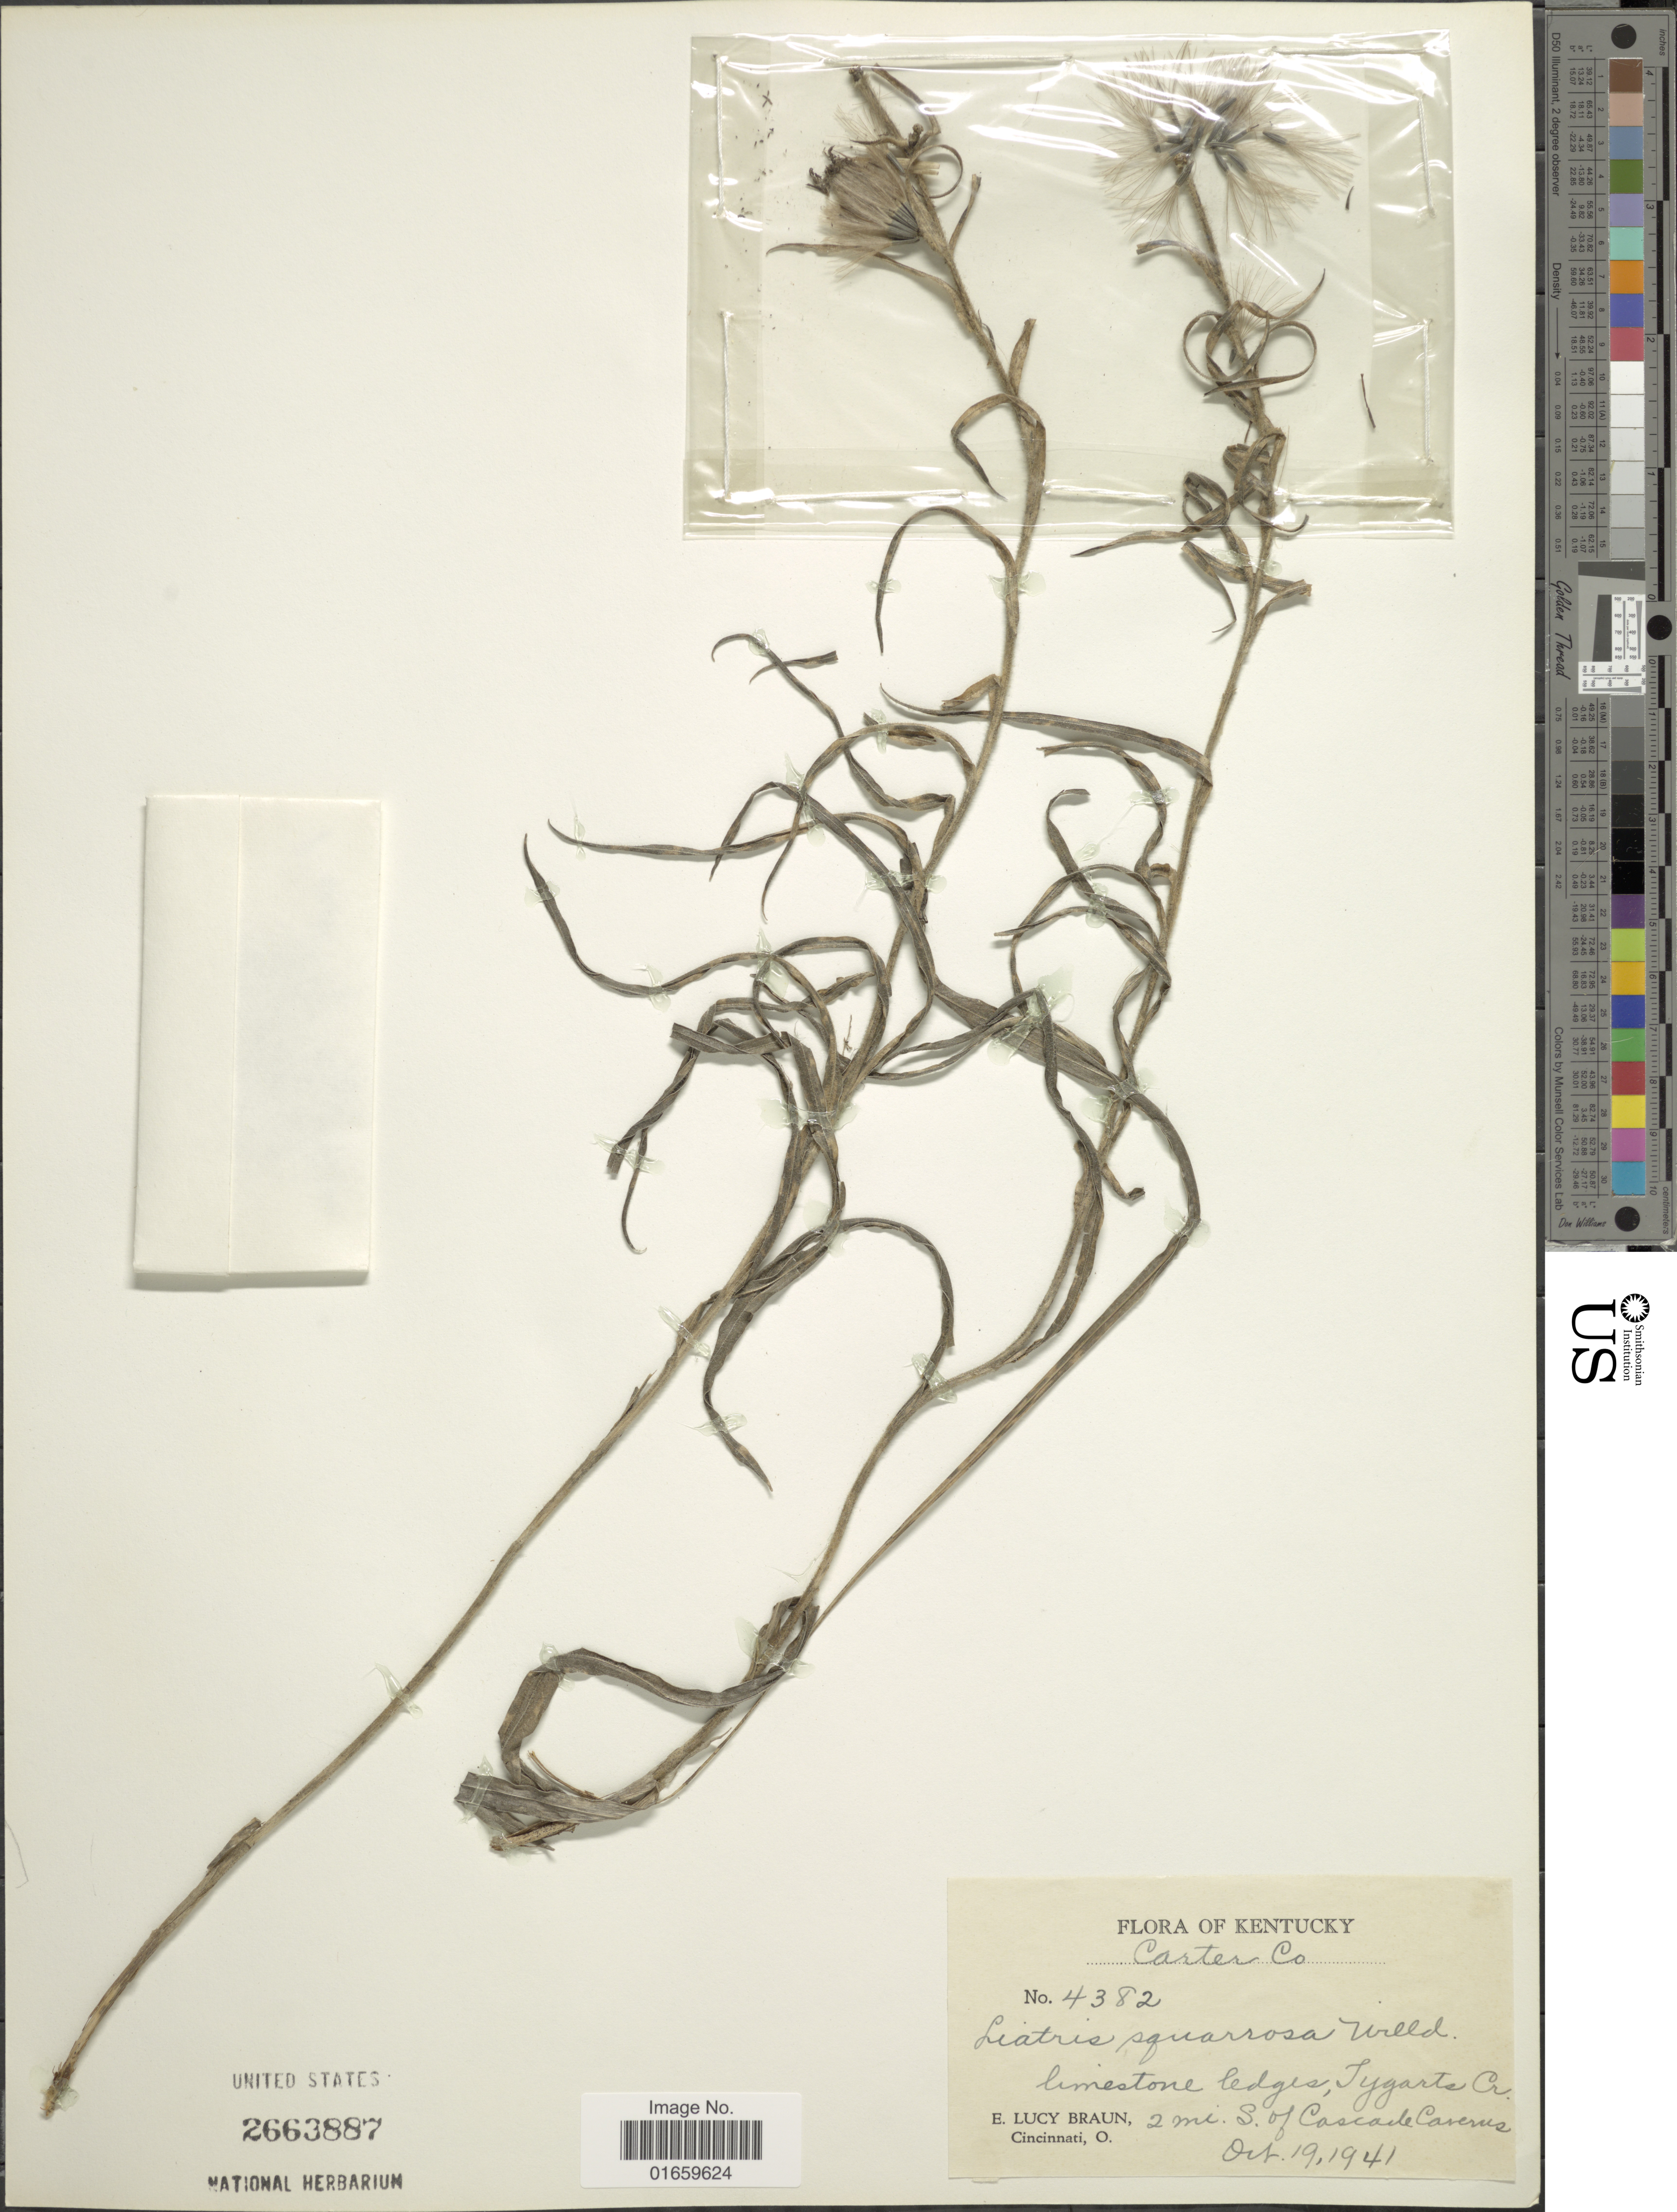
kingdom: Plantae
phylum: Tracheophyta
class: Magnoliopsida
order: Asterales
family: Asteraceae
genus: Liatris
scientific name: Liatris squarrosa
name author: (L.) Michx.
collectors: E. L. Braun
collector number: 4382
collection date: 1941-10-19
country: United States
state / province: Kentucky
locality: Jygarts Cr. 2 mi. S. of Cascade Caverus. Carter Co.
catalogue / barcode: US 2663887